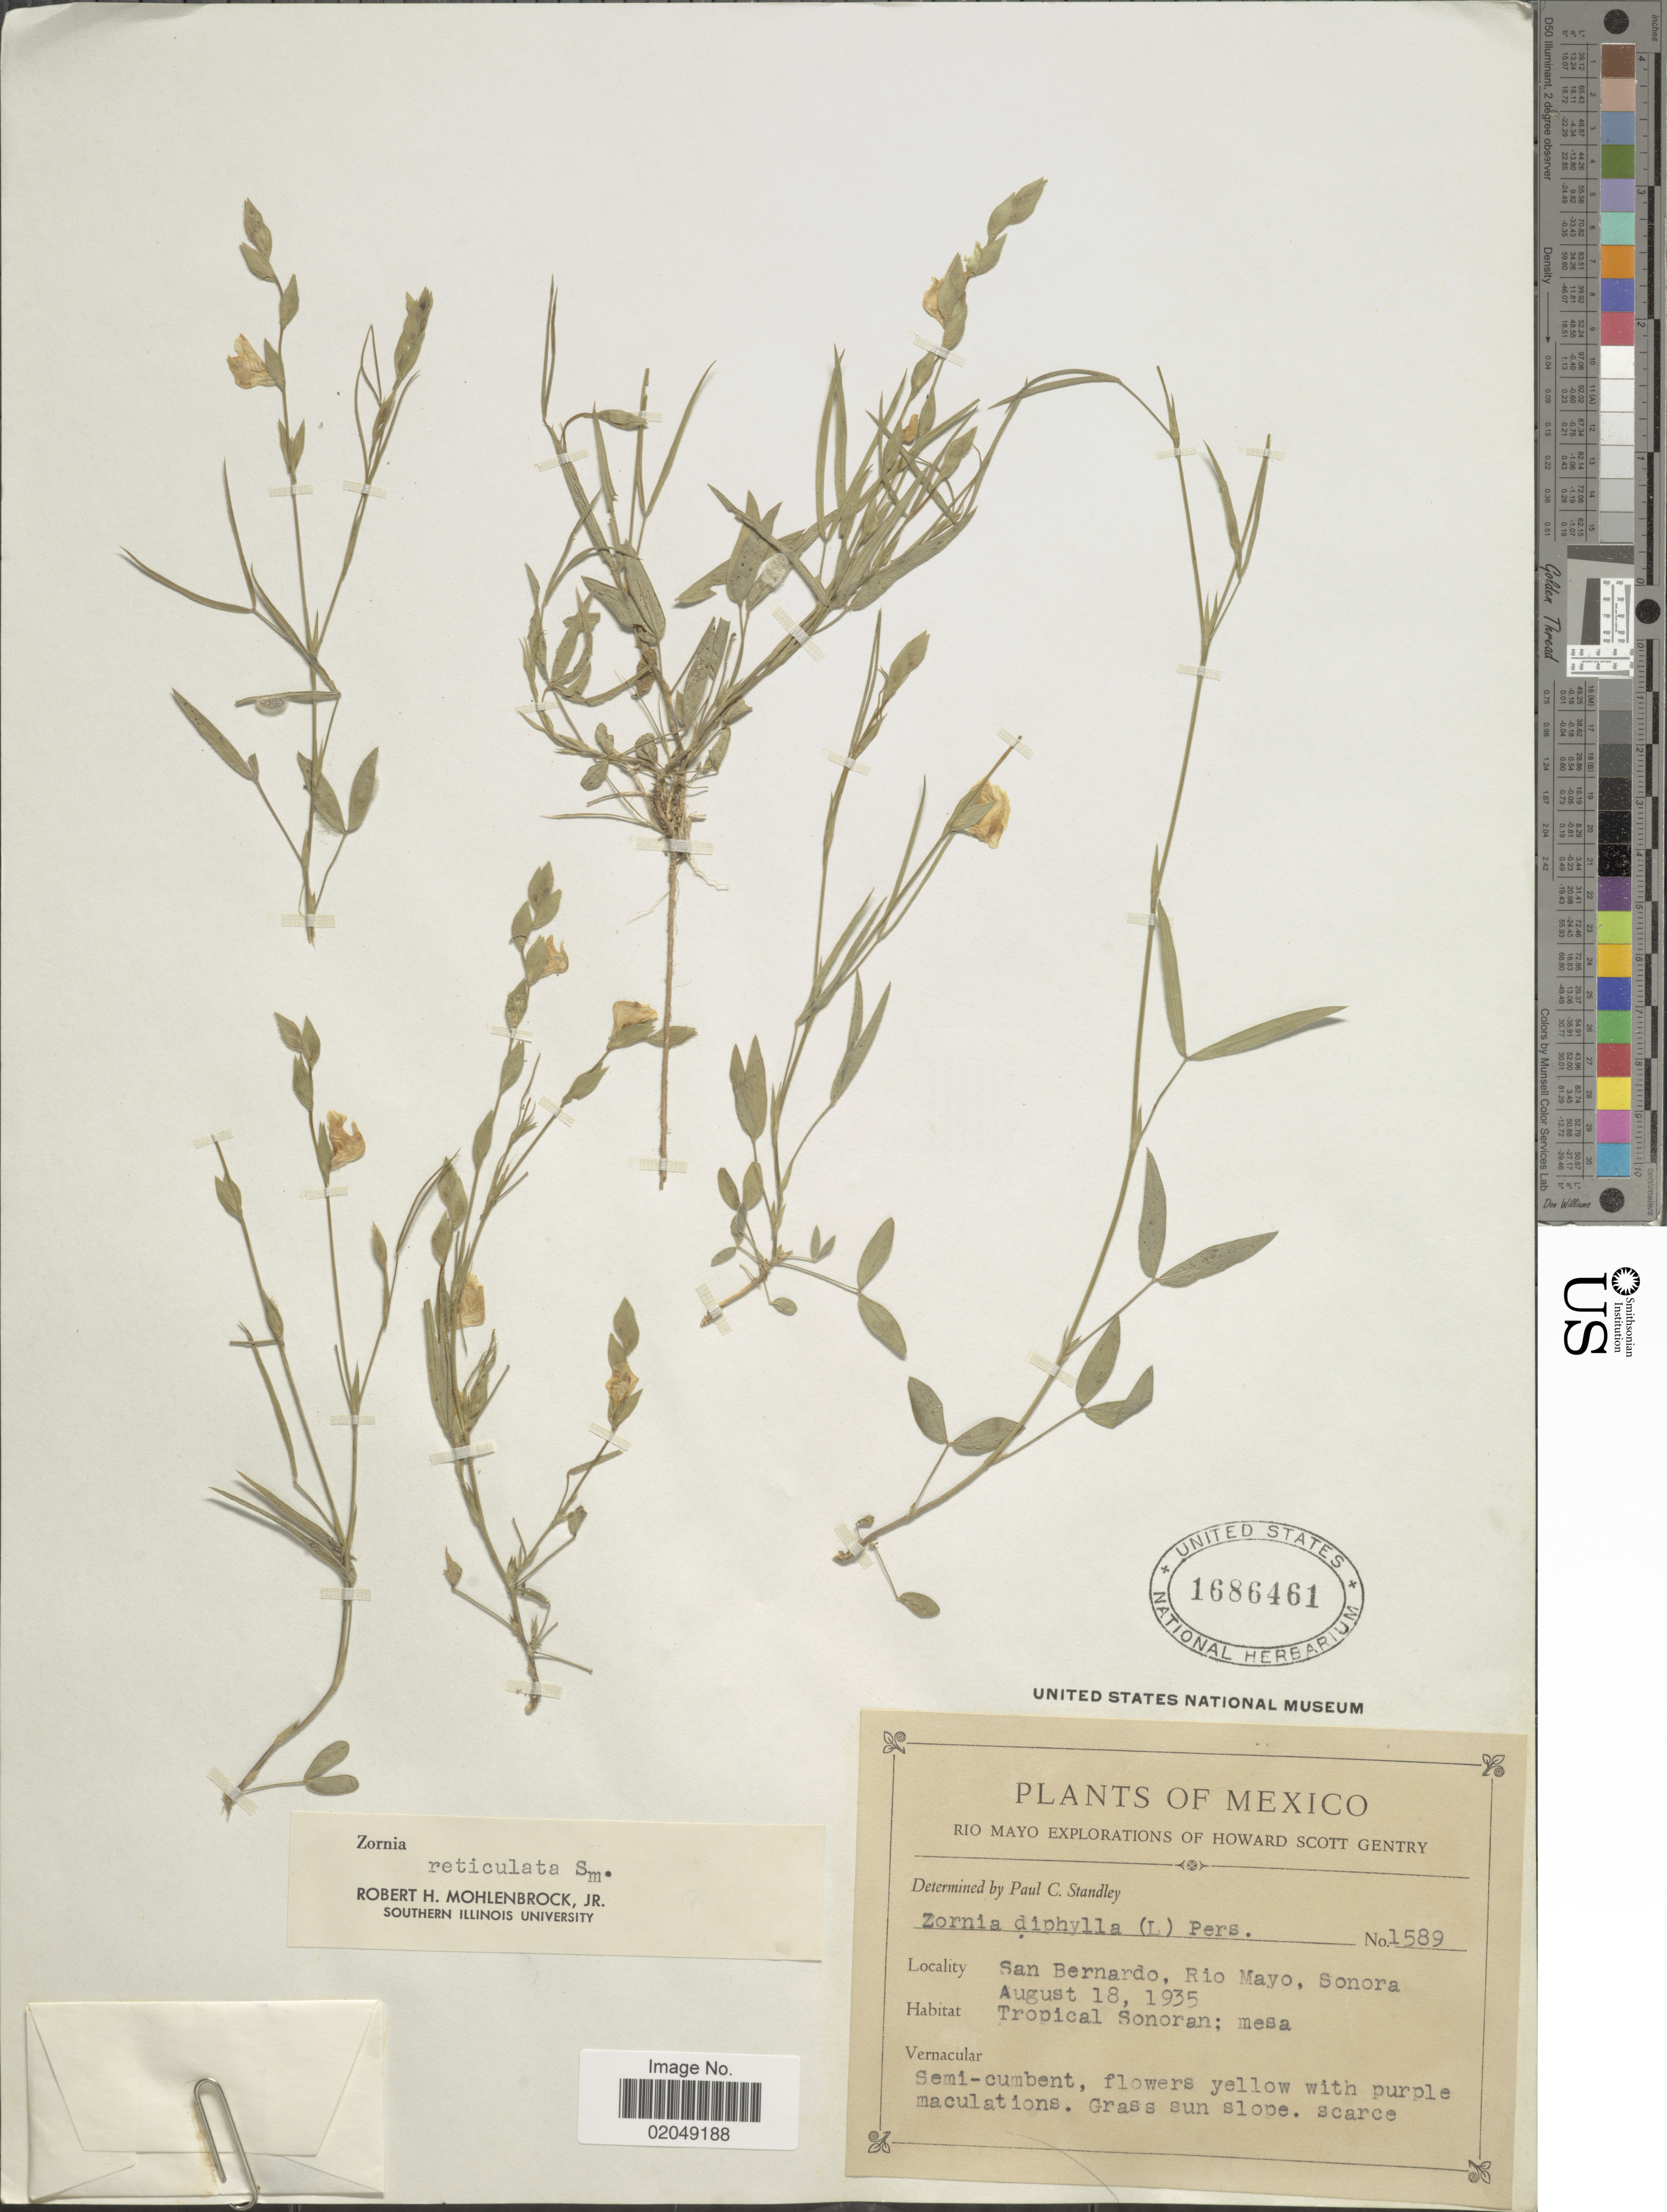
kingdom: Plantae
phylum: Tracheophyta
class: Magnoliopsida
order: Fabales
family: Fabaceae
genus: Zornia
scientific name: Zornia reticulata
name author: Sm.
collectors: H. S. Gentry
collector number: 1589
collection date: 1935-08-18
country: Mexico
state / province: Sonora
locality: San Bernardo, Rio Mayo, Tropical Sonoran; mesa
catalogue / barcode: US 1686461